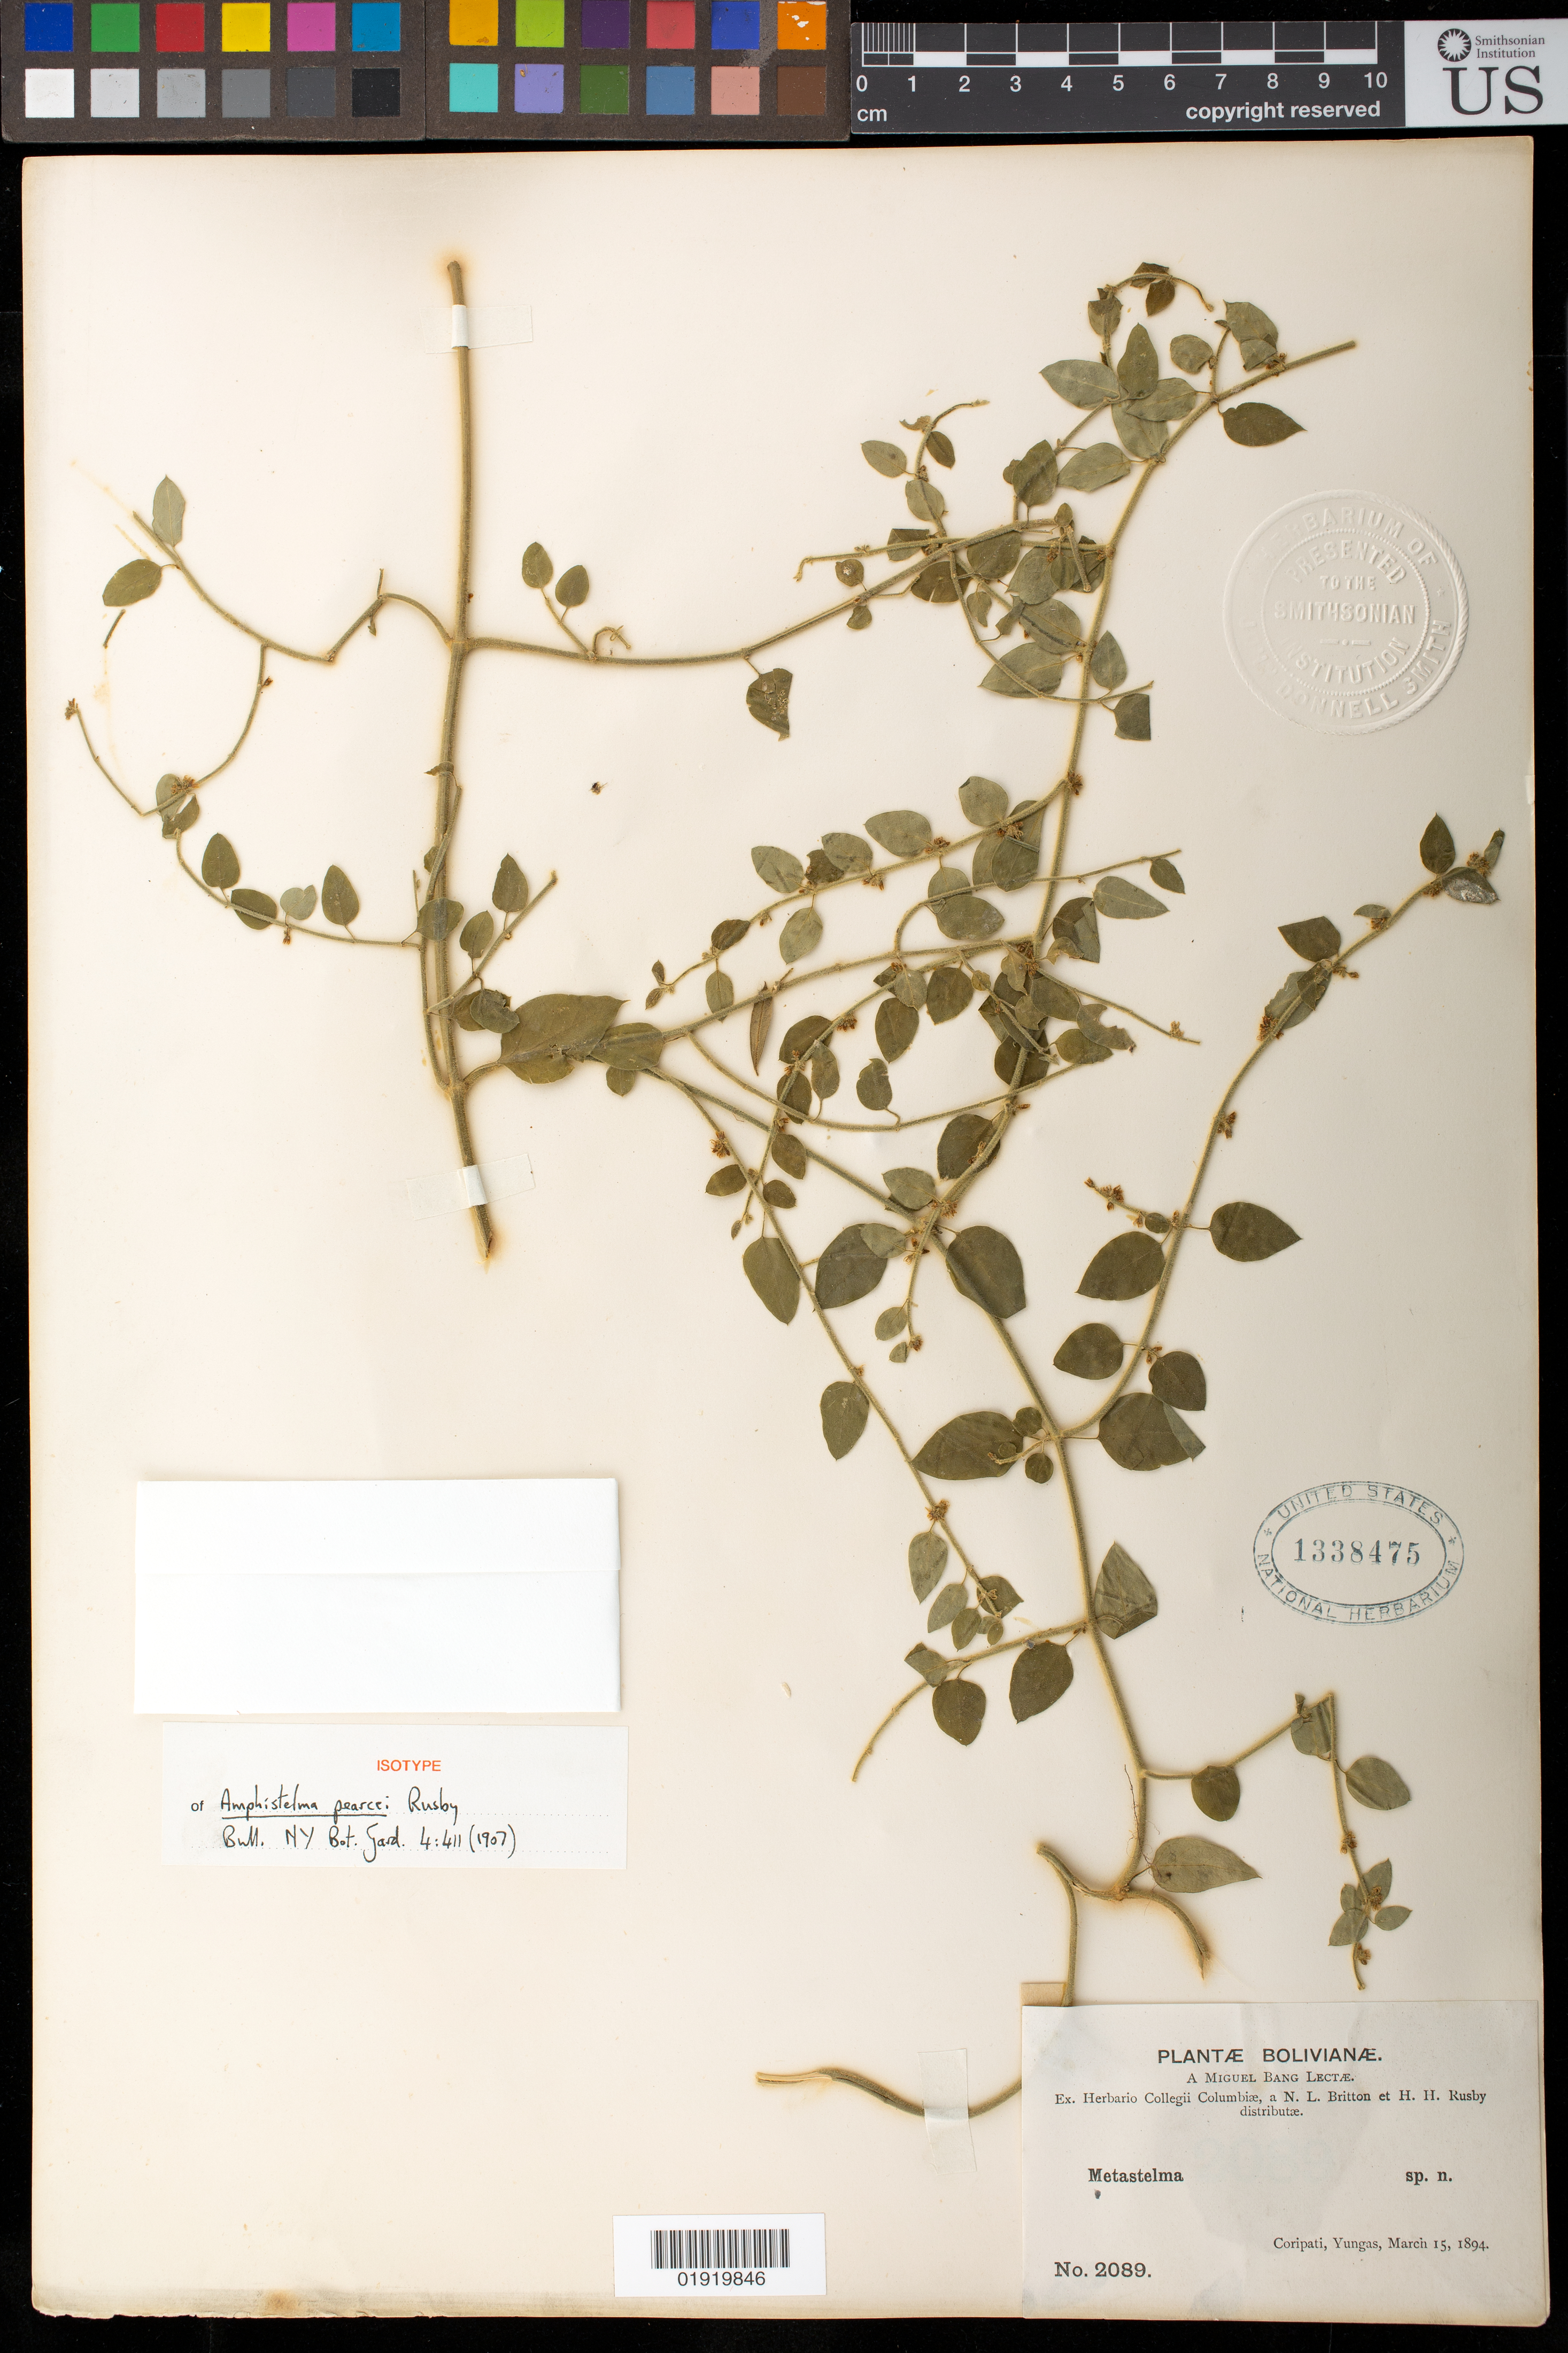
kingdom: Plantae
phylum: Tracheophyta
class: Magnoliopsida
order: Gentianales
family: Apocynaceae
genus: Amphistelma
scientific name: Amphistelma pearcei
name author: Rusby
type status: Isotype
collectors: M. Bang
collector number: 2089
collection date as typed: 15 Mar 1894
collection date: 1894-03-15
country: Bolivia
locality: Coripata, Yungas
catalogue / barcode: US 1338475